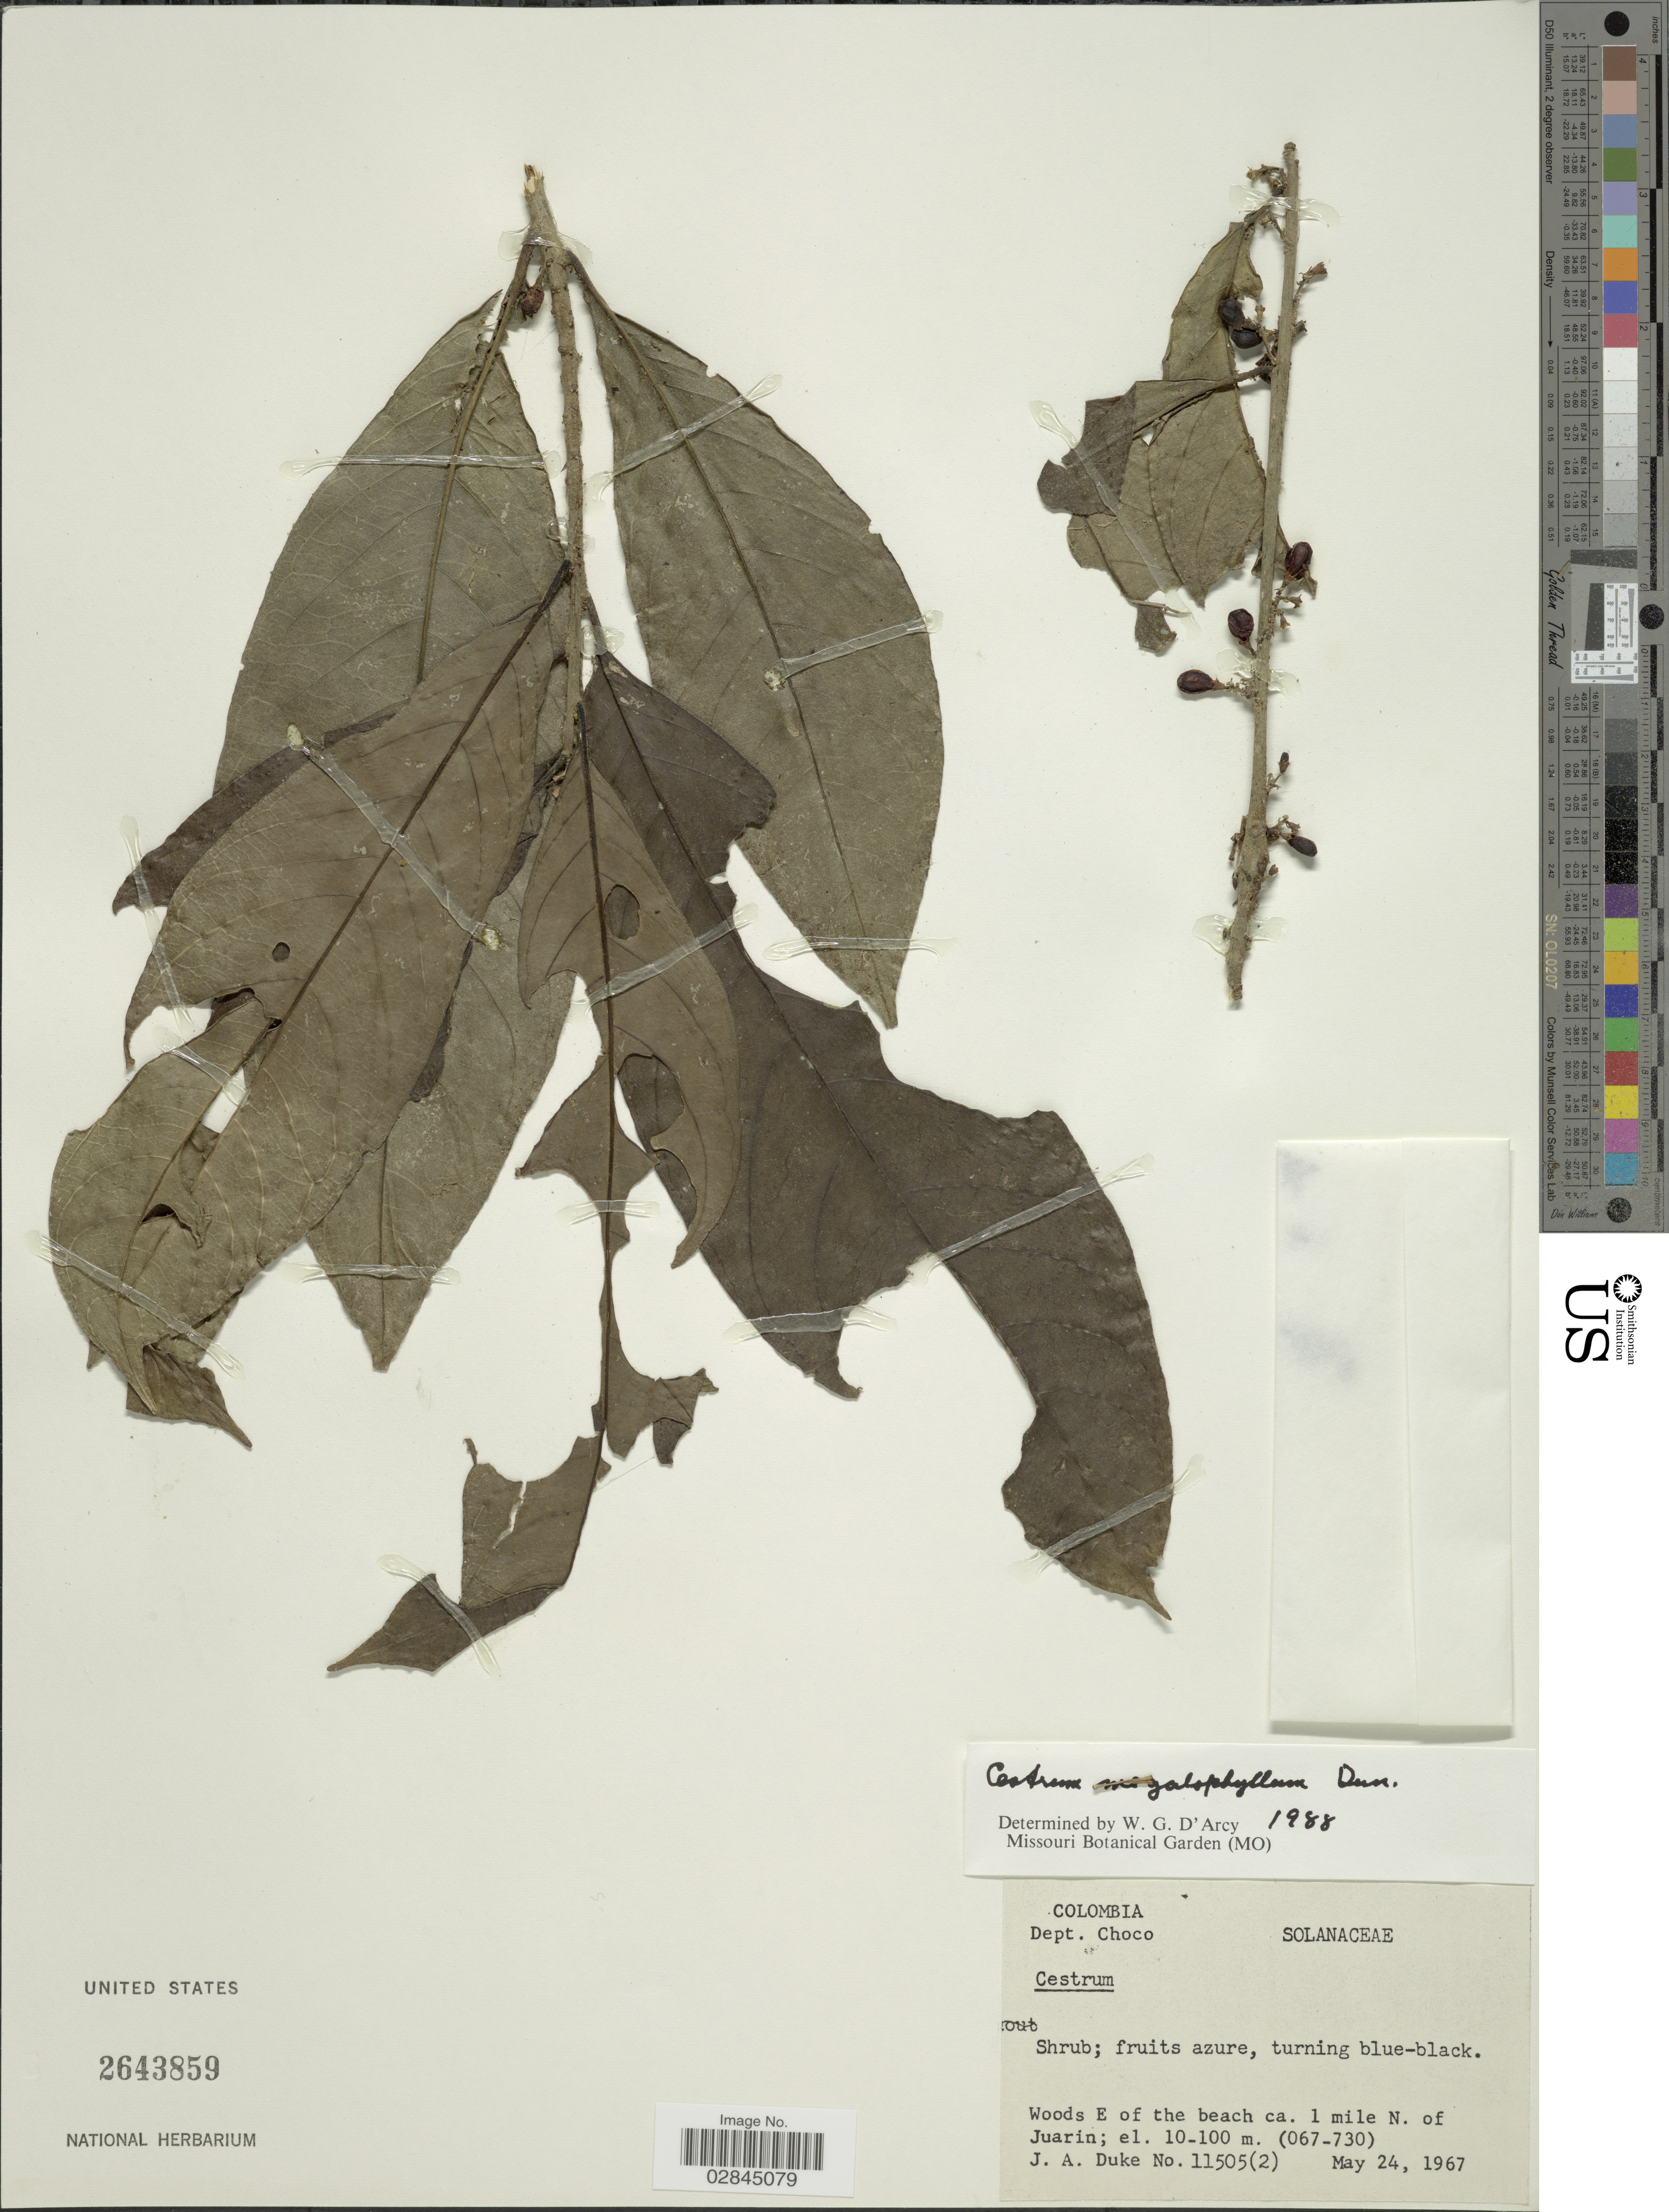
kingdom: Plantae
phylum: Tracheophyta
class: Magnoliopsida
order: Solanales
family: Solanaceae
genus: Cestrum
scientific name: Cestrum schlechtendahlii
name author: G. Don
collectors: J. A. Duke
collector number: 11505(2)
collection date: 1967-05-24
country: Colombia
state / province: Chocó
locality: Dept. Choco. Woods E of the beach ca. 1 mile N. of Jarin. (067-730).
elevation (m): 10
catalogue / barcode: US 2643859